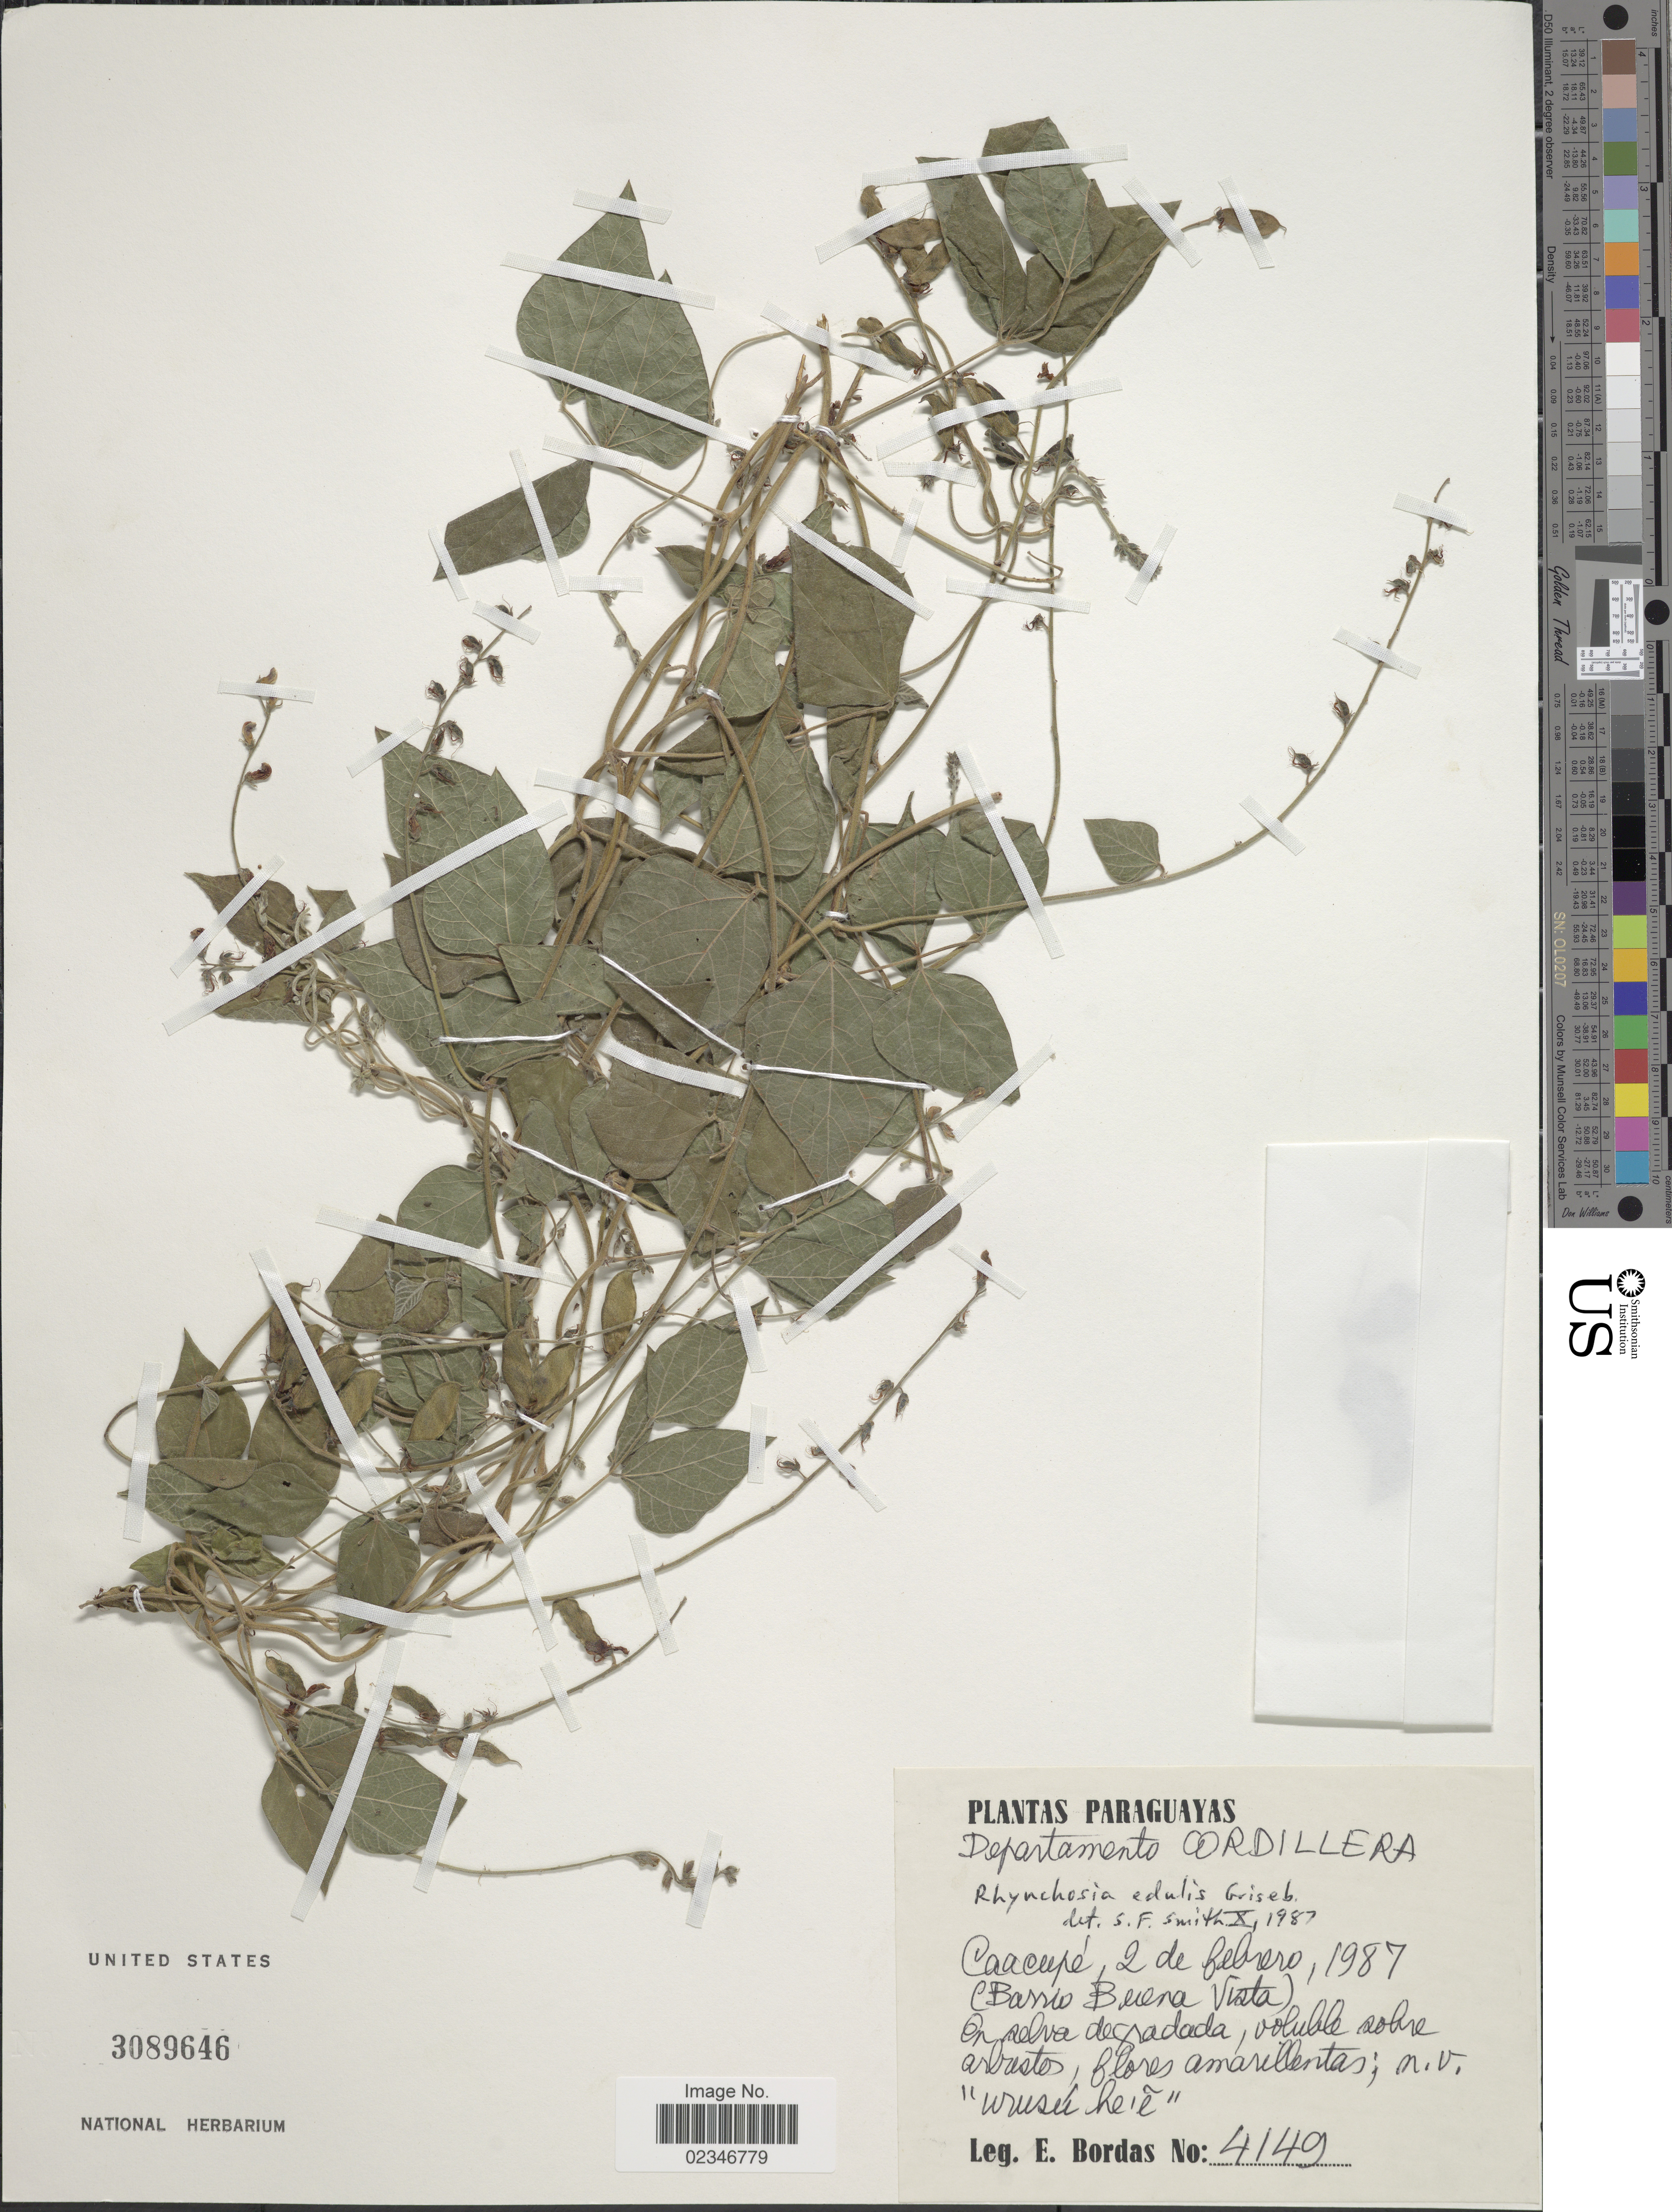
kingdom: Plantae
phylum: Tracheophyta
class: Magnoliopsida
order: Fabales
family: Fabaceae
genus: Rhynchosia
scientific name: Rhynchosia edulis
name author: Griseb.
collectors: E. Bordas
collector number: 4149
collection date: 1987-02-02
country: Paraguay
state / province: Cordillera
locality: Departamento Cordillera, Caaceepe, (Barrio Buena Vista) on selva degradada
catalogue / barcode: US 3089646